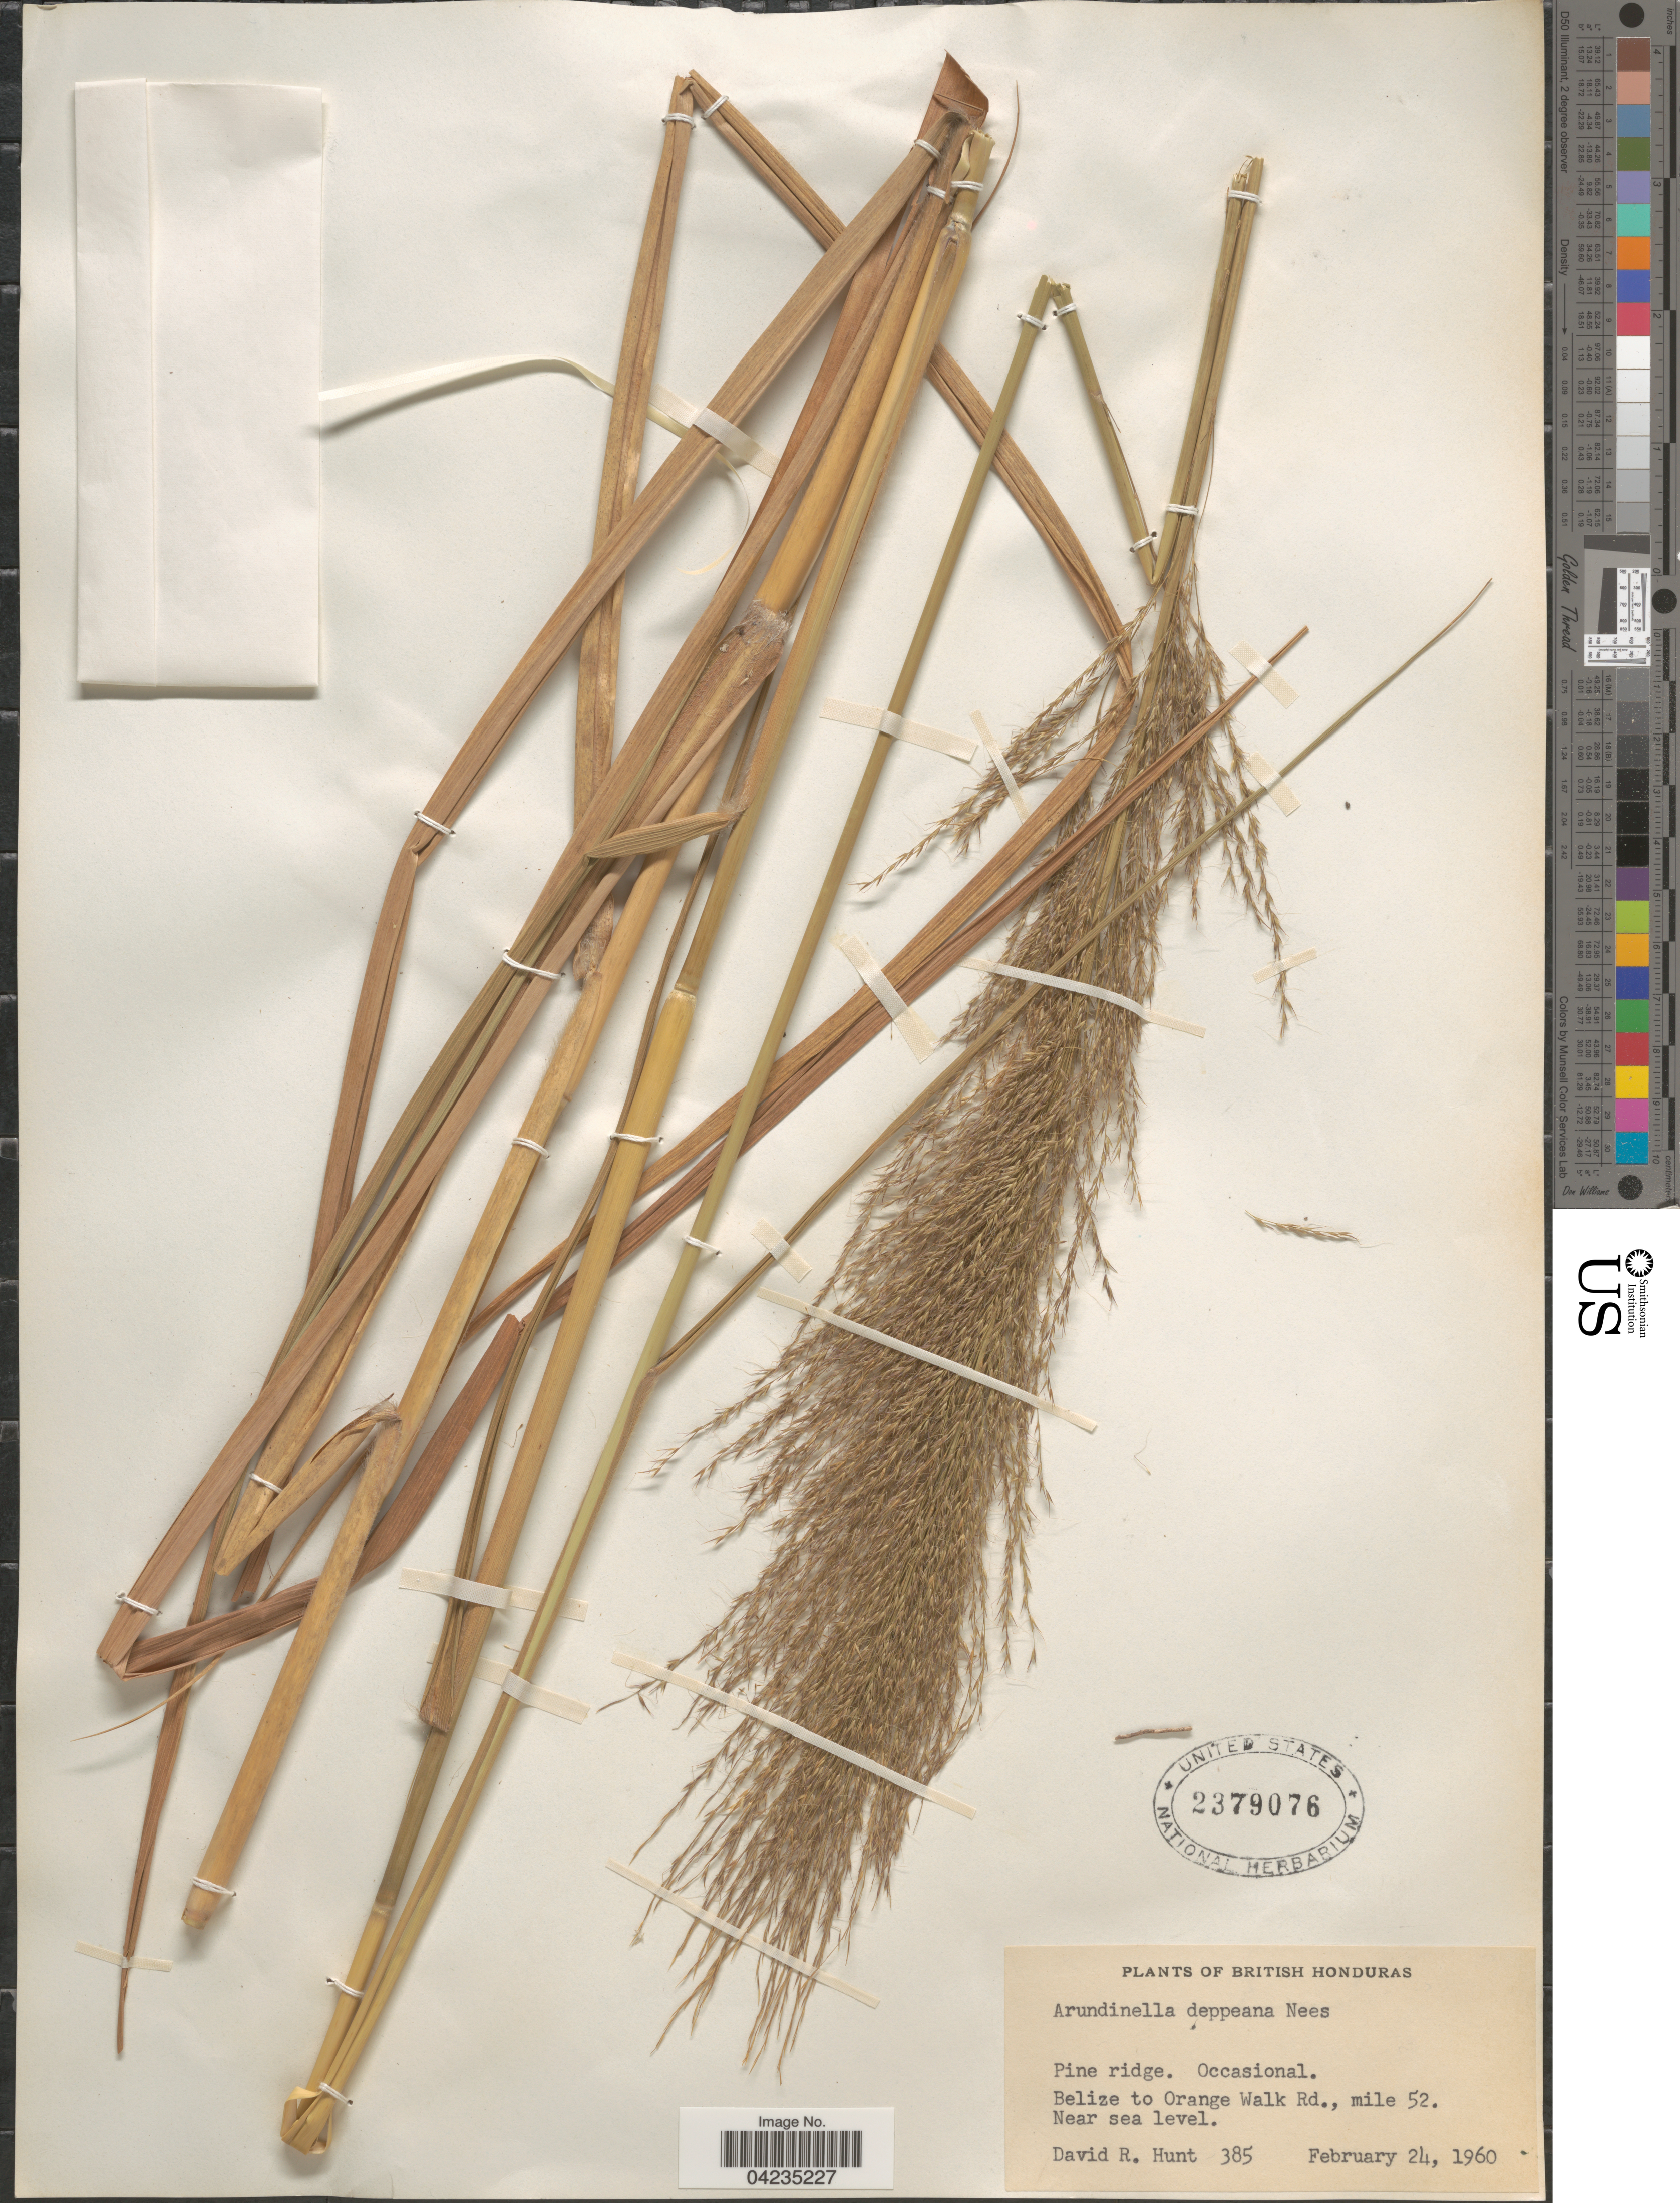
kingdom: Plantae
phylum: Tracheophyta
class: Liliopsida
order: Poales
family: Poaceae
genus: Arundinella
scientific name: Arundinella deppeana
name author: Nees ex Steud.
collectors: D. R. Hunt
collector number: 385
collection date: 1960-02-24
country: Belize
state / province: Orange Walk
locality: British Honduras. Belize to Orange Walk Rd., mile 52.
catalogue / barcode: US 2379076